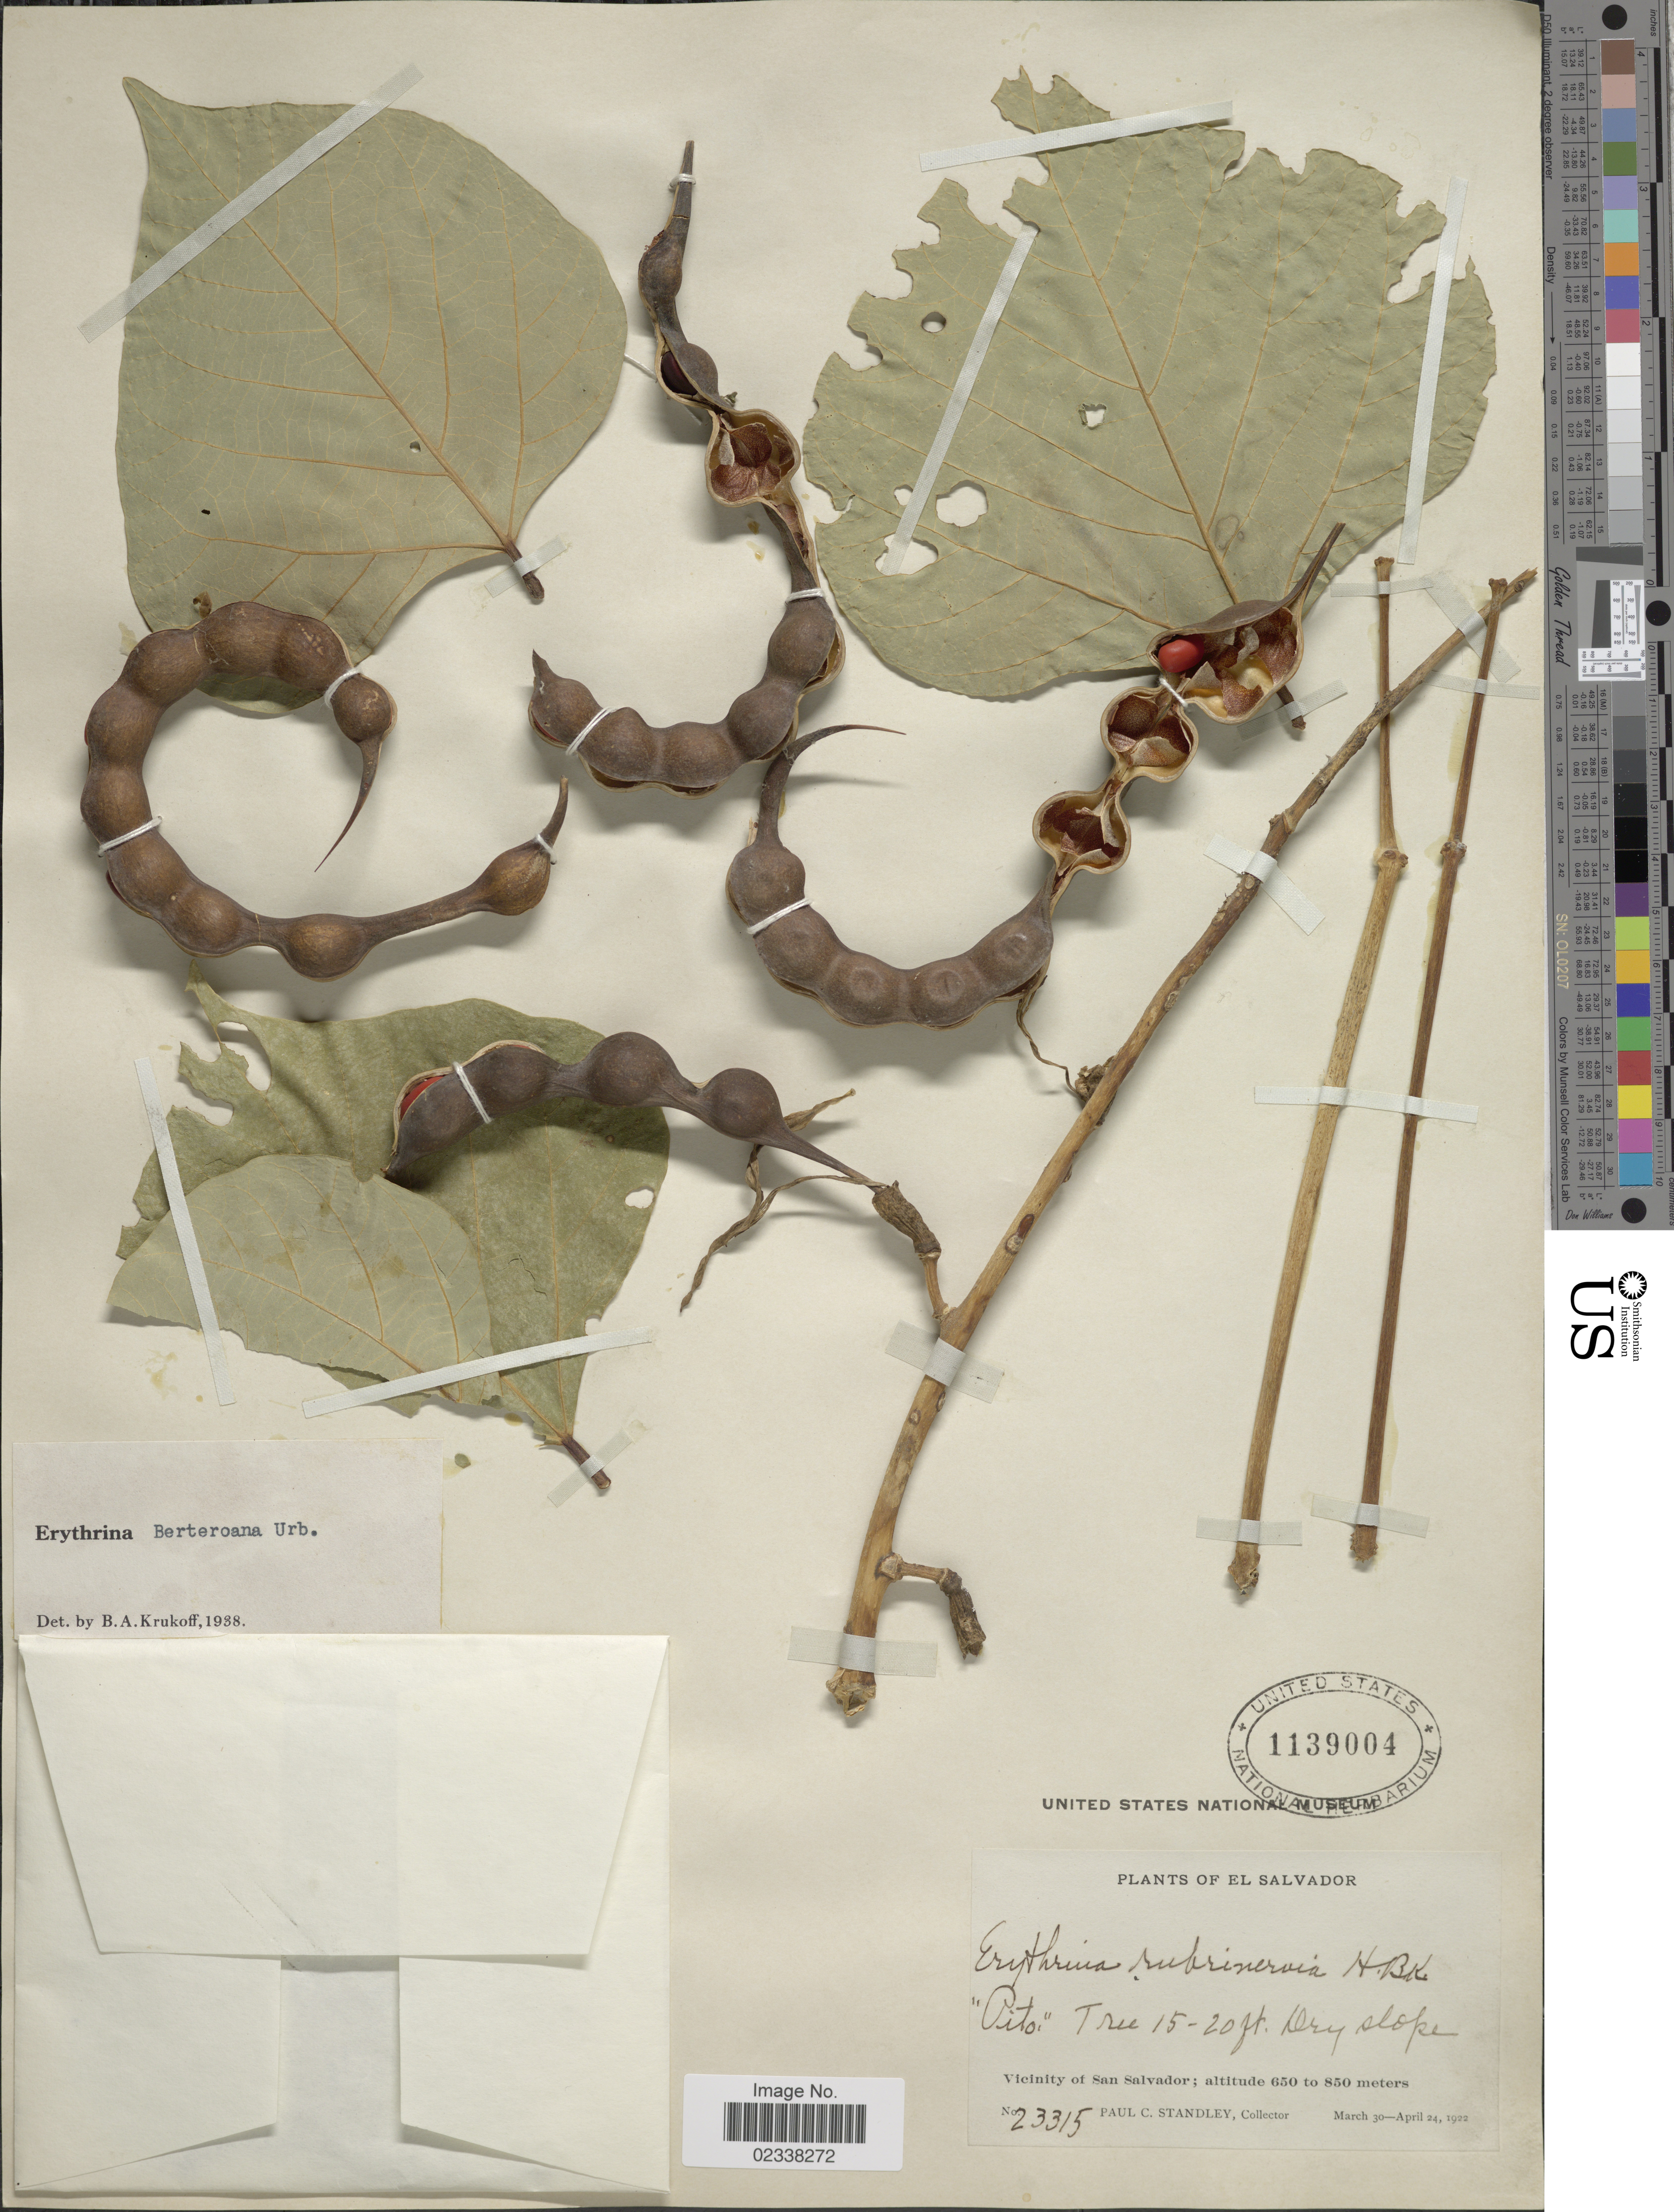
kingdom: Plantae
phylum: Tracheophyta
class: Magnoliopsida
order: Fabales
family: Fabaceae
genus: Erythrina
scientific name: Erythrina berteroana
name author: Urb.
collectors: P. C. Standley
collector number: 23315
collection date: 1922-03-30/1922-04-24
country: El Salvador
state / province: San Salvador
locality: Vicinity of San Salvador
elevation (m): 650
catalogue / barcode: US 1139004